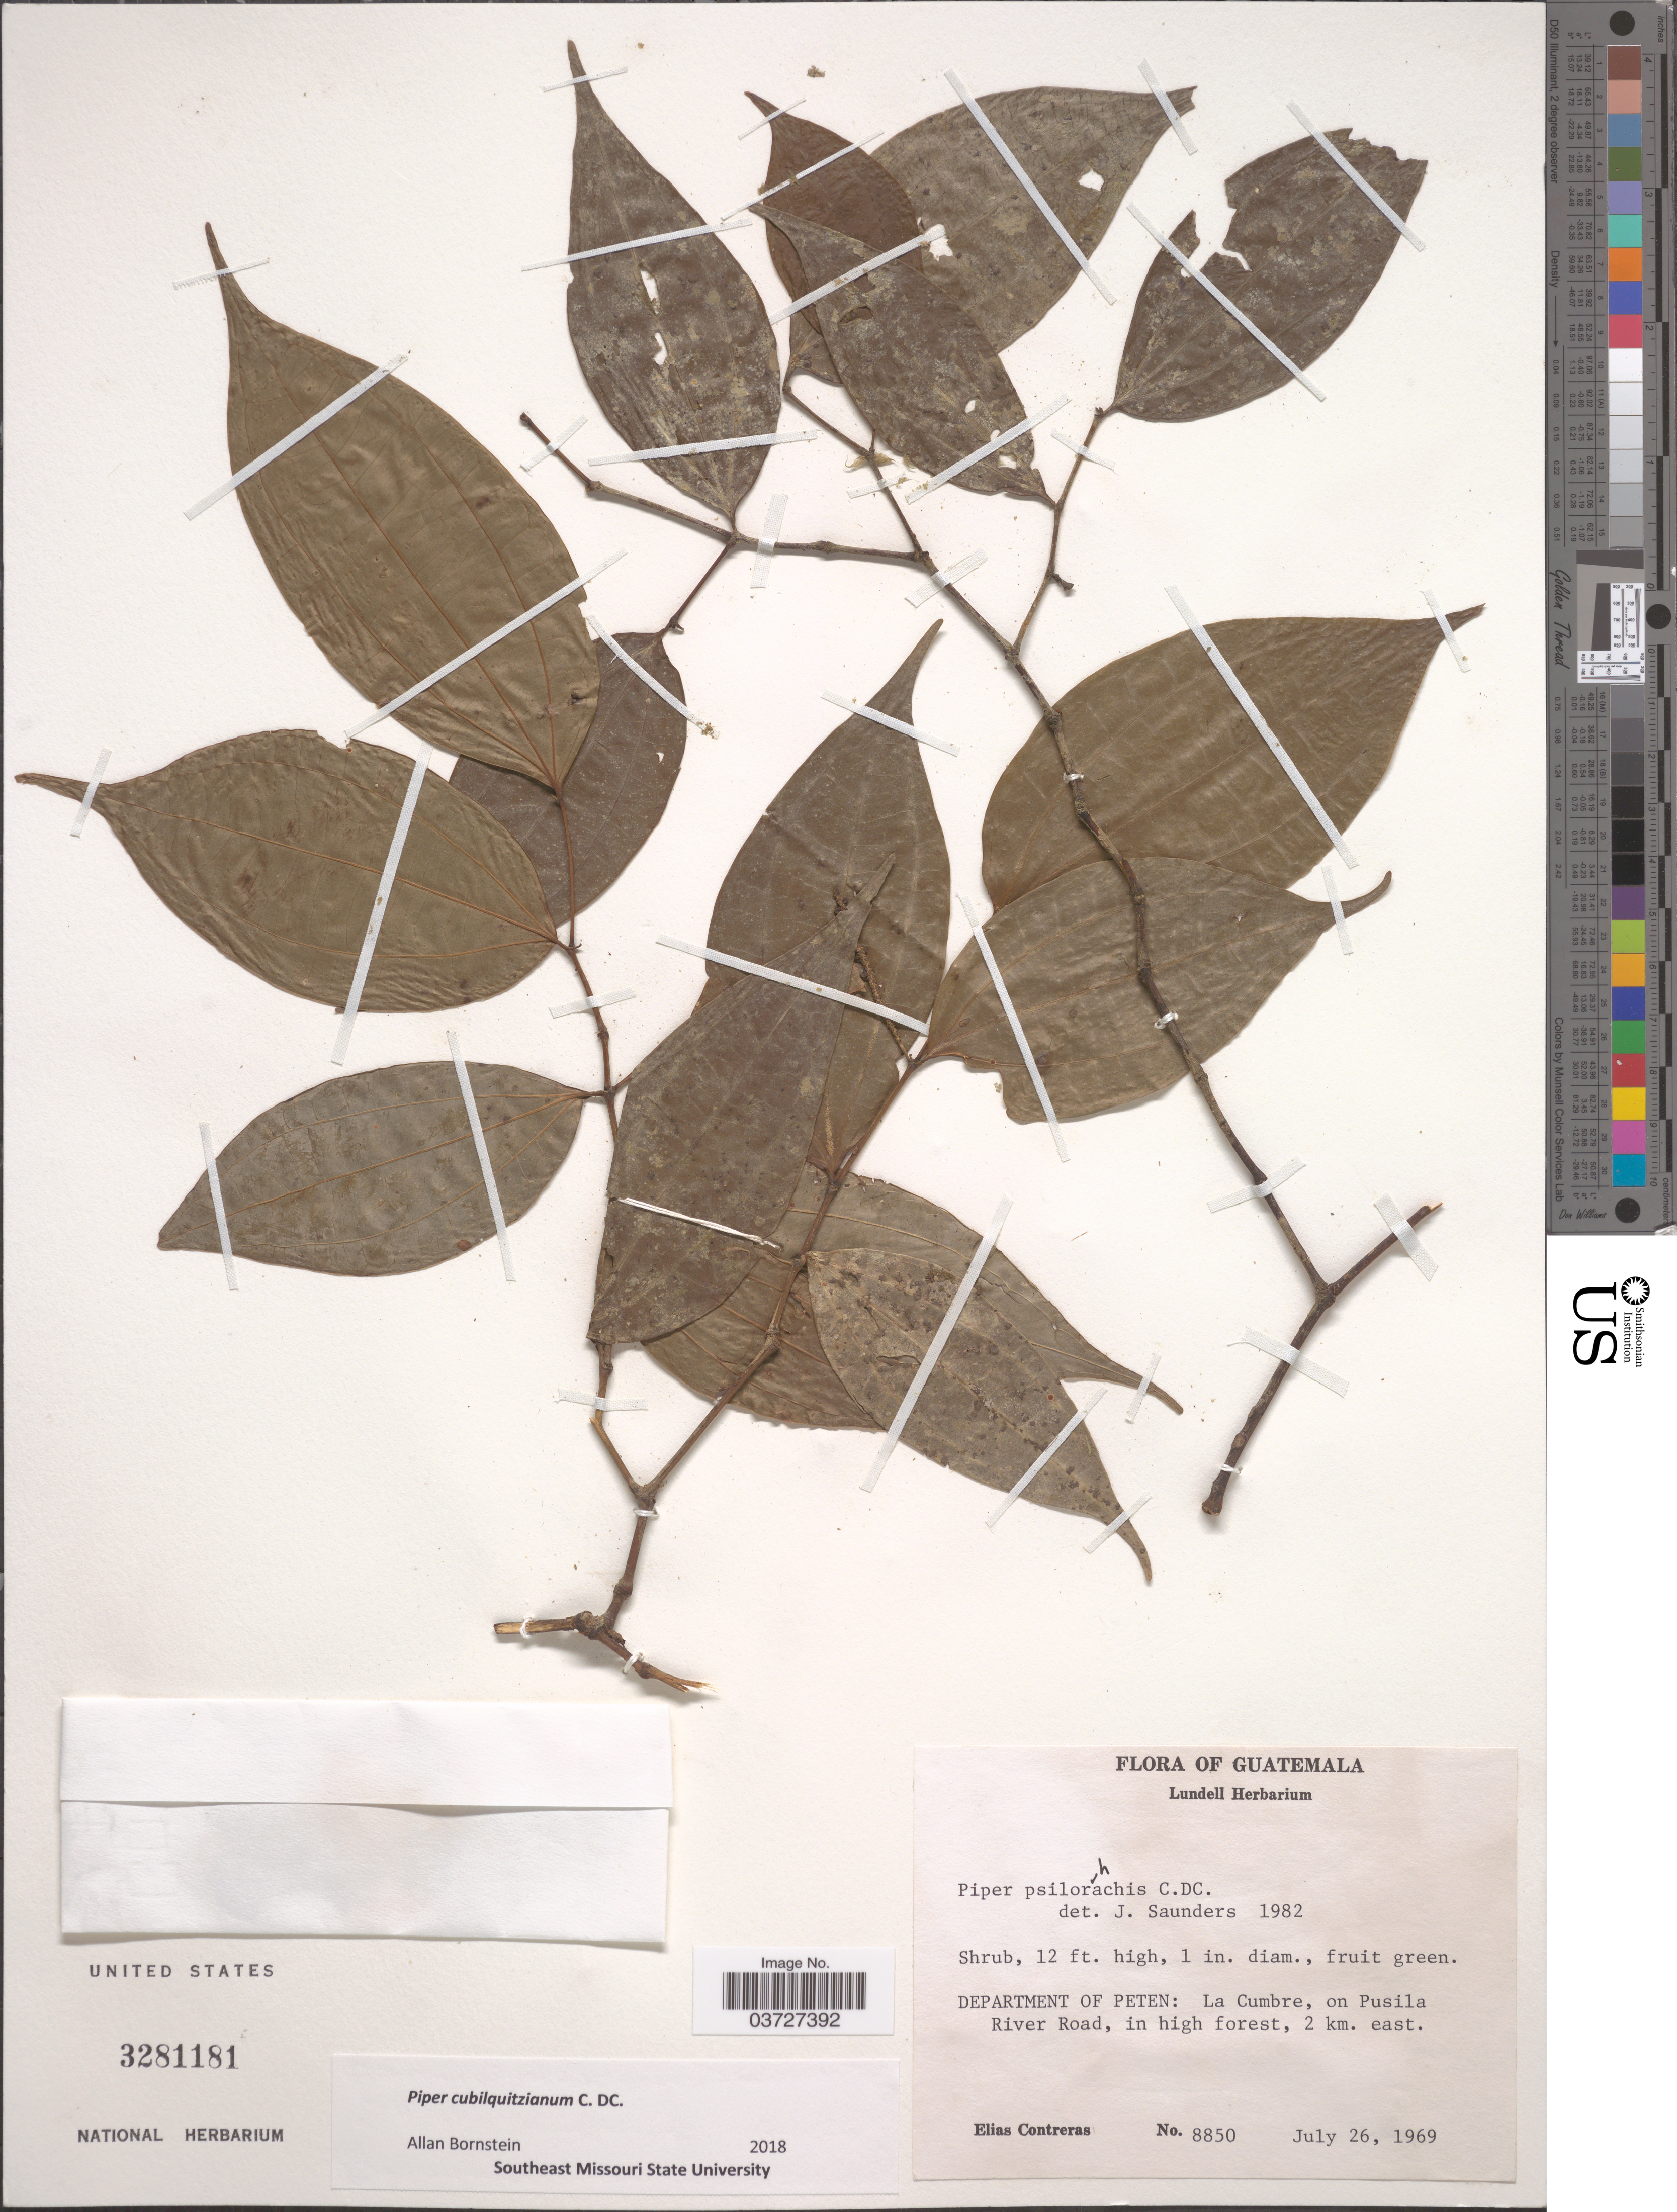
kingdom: Plantae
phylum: Tracheophyta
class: Magnoliopsida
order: Piperales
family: Piperaceae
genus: Piper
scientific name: Piper cubilquitzianum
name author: C. DC.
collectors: E. Contreras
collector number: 8850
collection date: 1969-07-26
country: Guatemala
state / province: El Peten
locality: Department of Peten: La Cumbre, on Pusila River Road, in high forest, 2 km. east.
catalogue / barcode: US 3281181